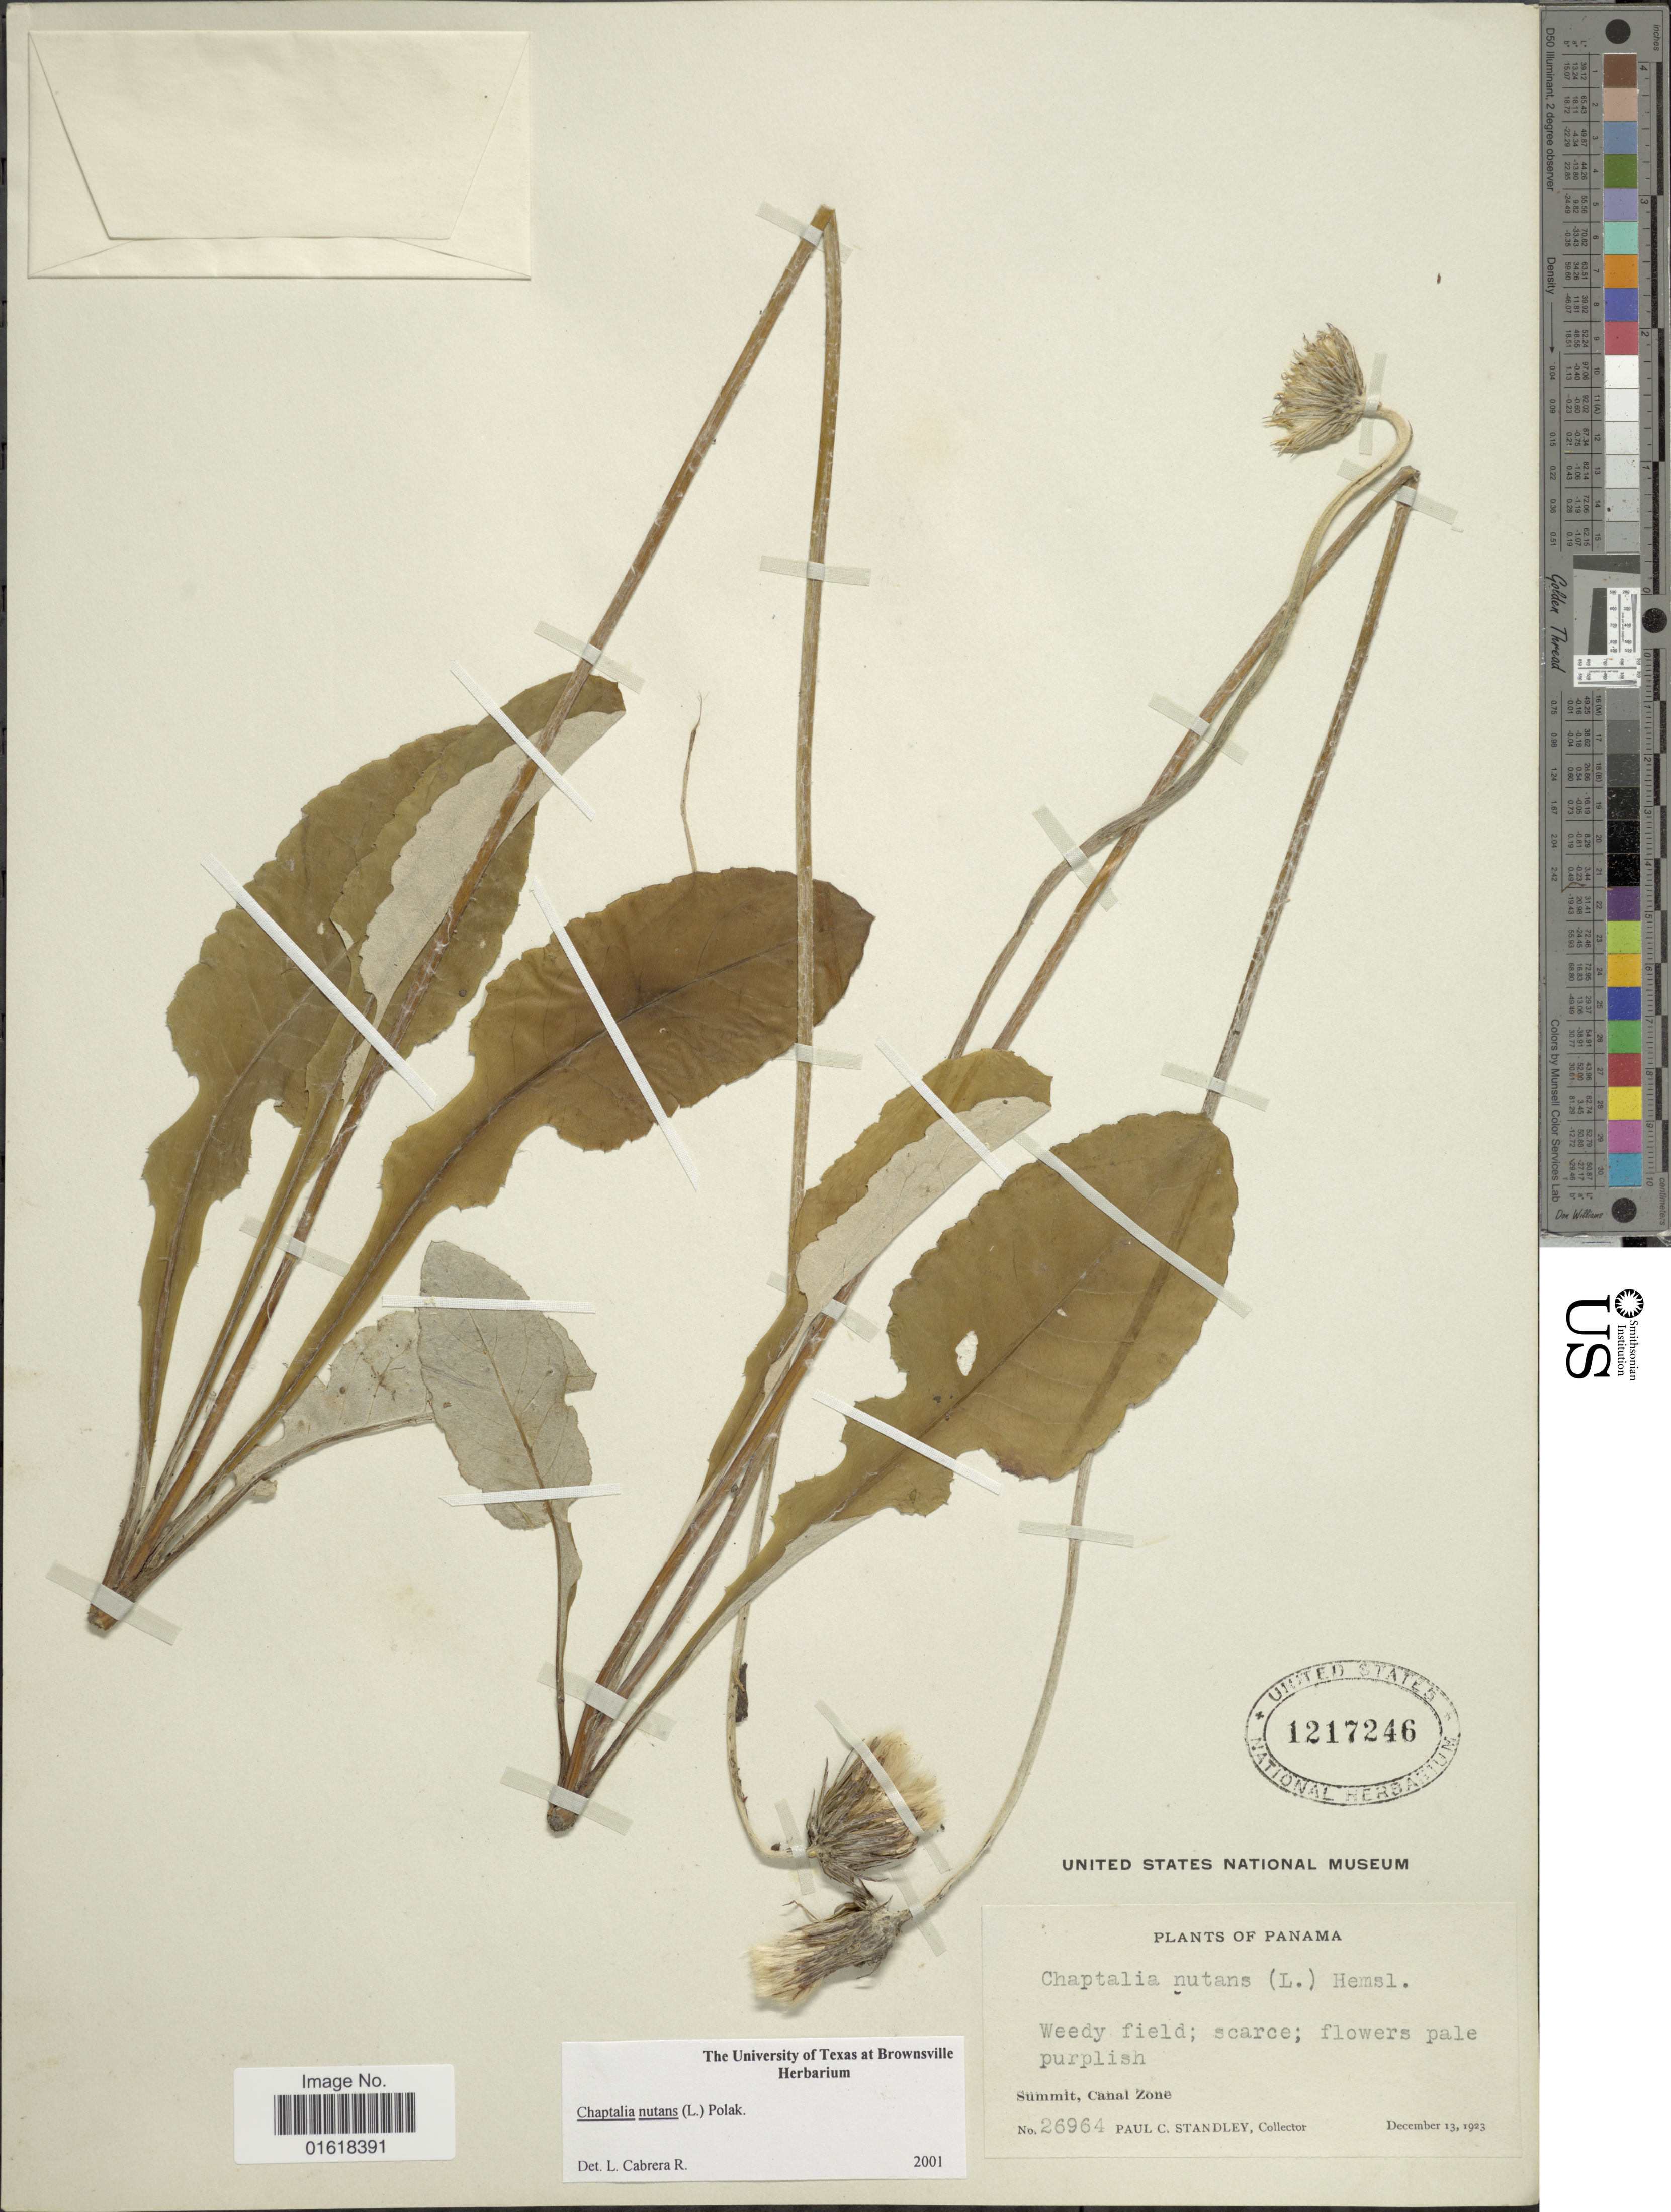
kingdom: Plantae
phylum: Tracheophyta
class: Magnoliopsida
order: Asterales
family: Asteraceae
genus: Chaptalia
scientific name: Chaptalia nutans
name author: (L.) Pol.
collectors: P. C. Standley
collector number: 26964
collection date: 1923-12-13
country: Panama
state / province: Colón / Panamá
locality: Summit, Canal Zone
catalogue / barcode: US 1217246